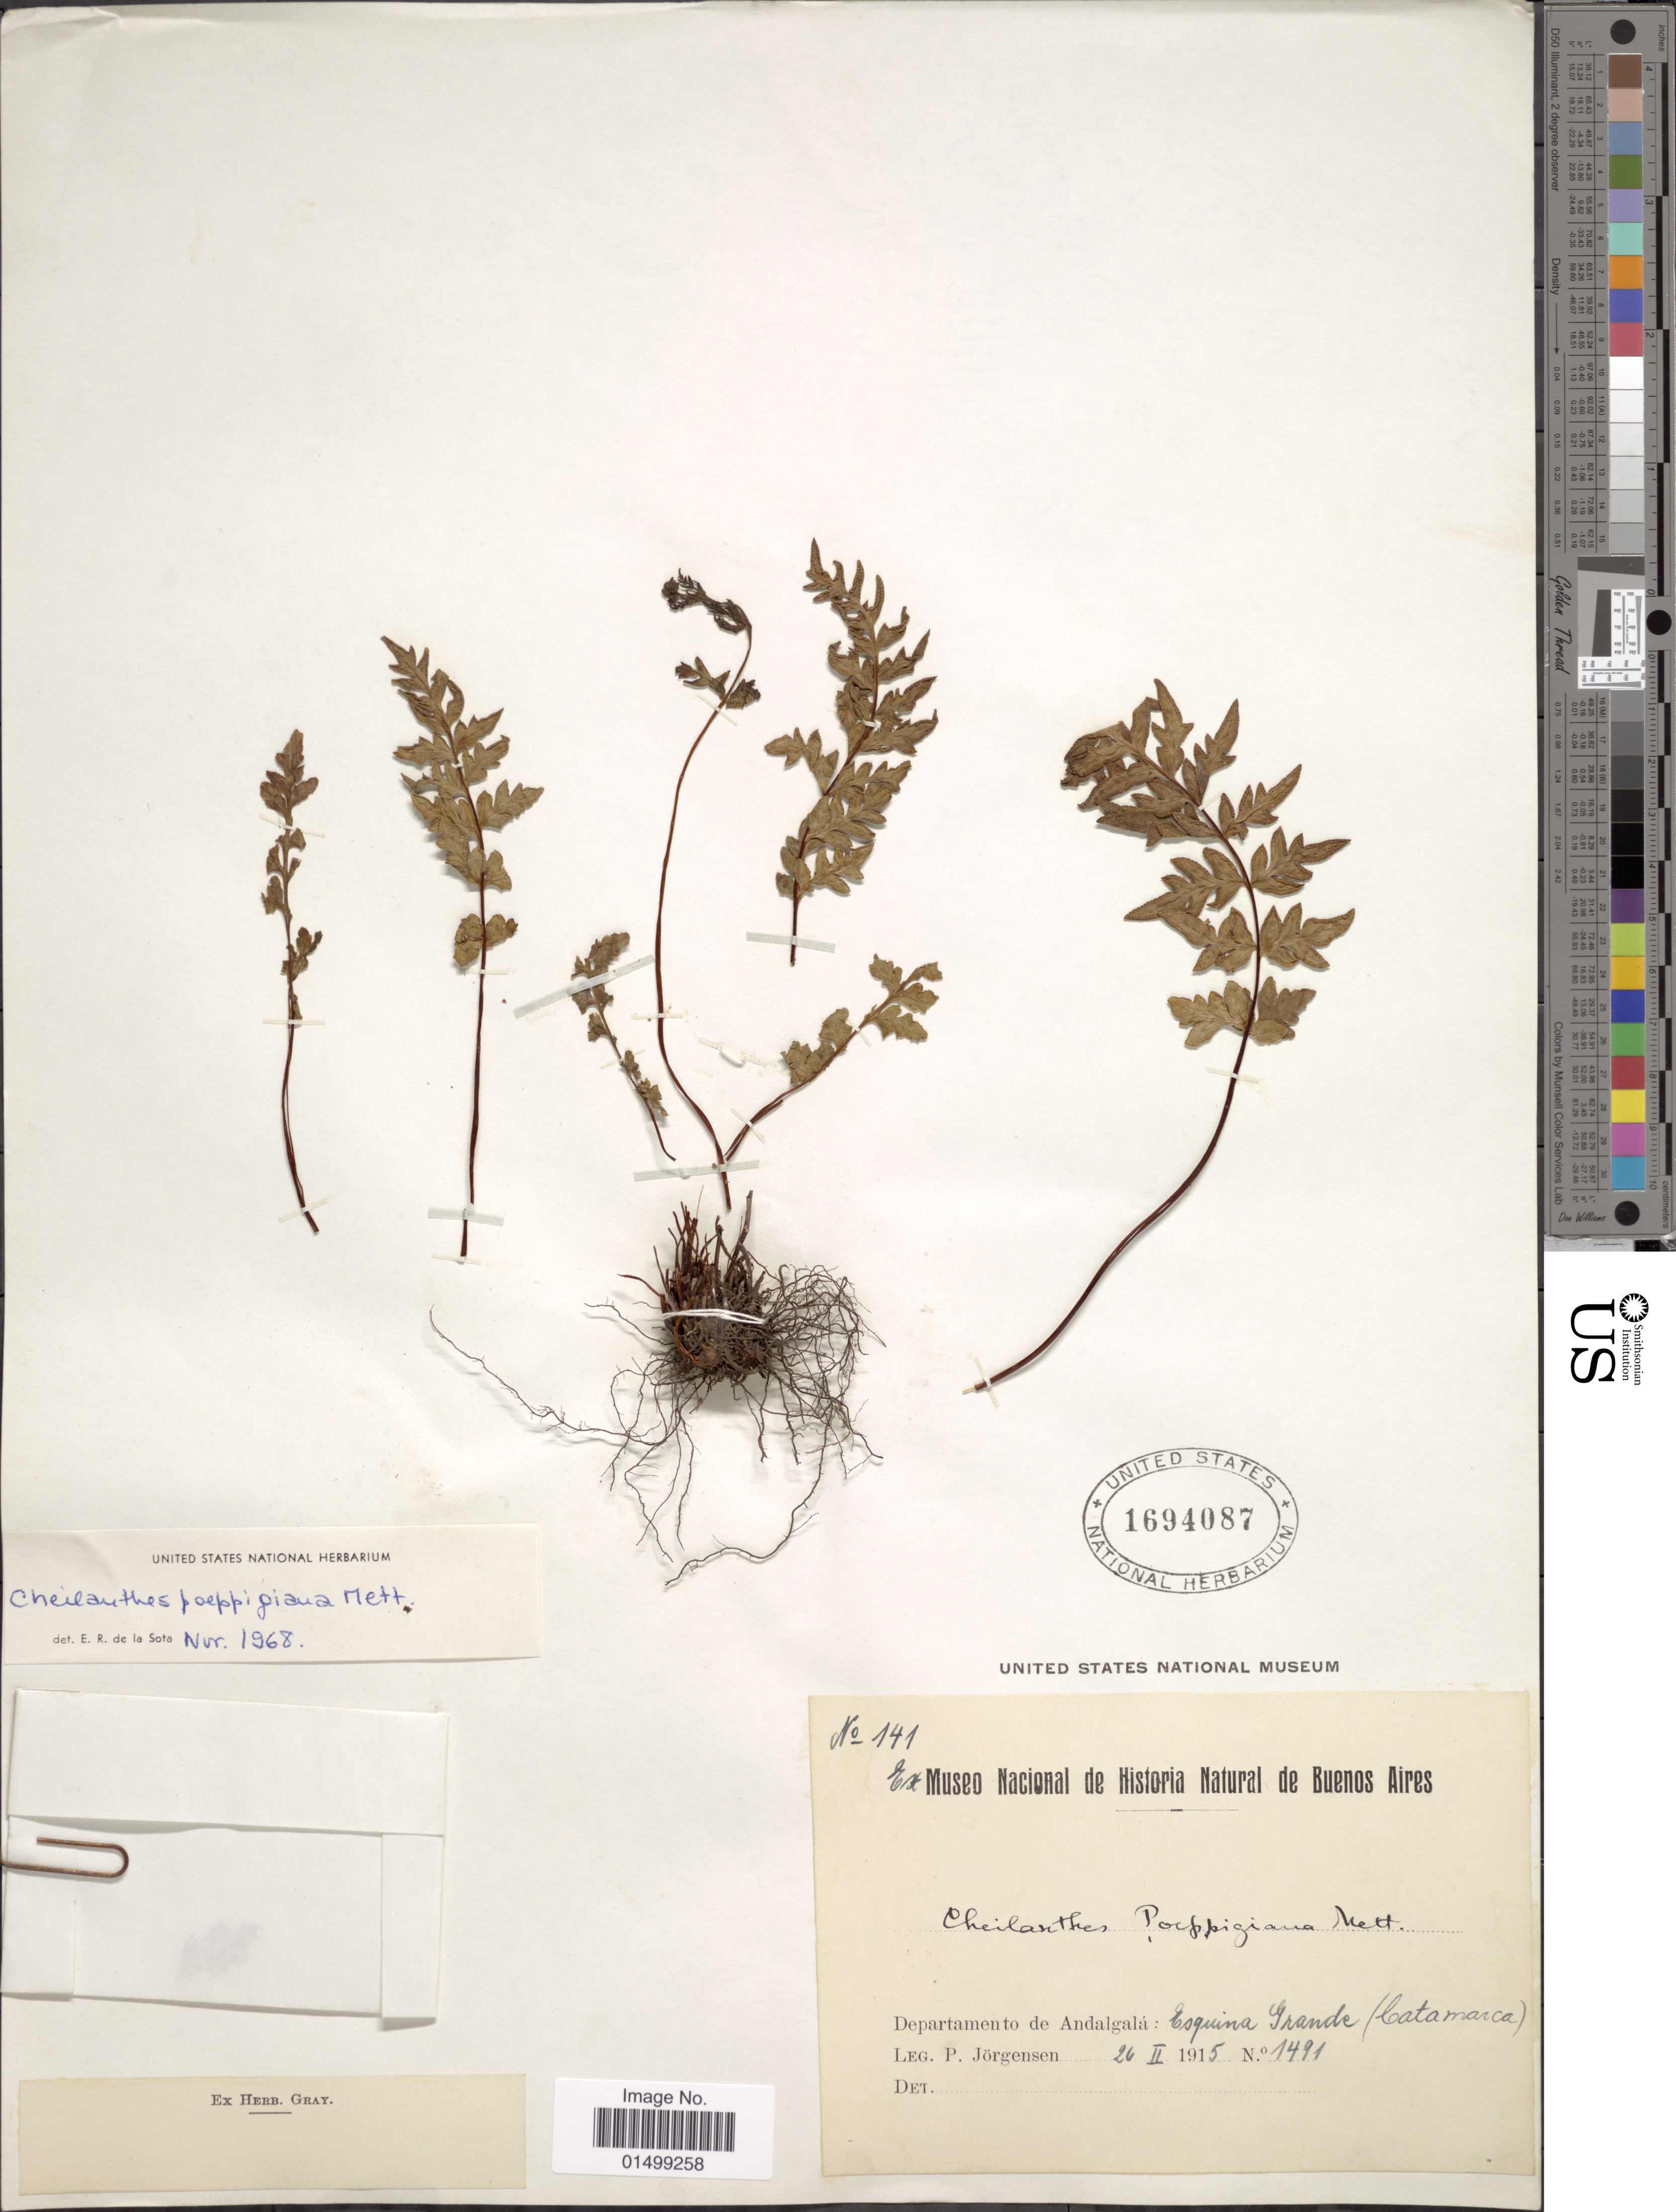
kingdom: Plantae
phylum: Tracheophyta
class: Polypodiopsida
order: Polypodiales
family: Pteridaceae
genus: Cheilanthes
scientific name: Cheilanthes poeppigiana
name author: Mett. ex Kuhn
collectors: P. Jörgensen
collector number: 141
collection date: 1915-02-26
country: Argentina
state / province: Catamarca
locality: Dep. de Andalgala: Esquina Grande.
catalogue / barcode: US 1694087